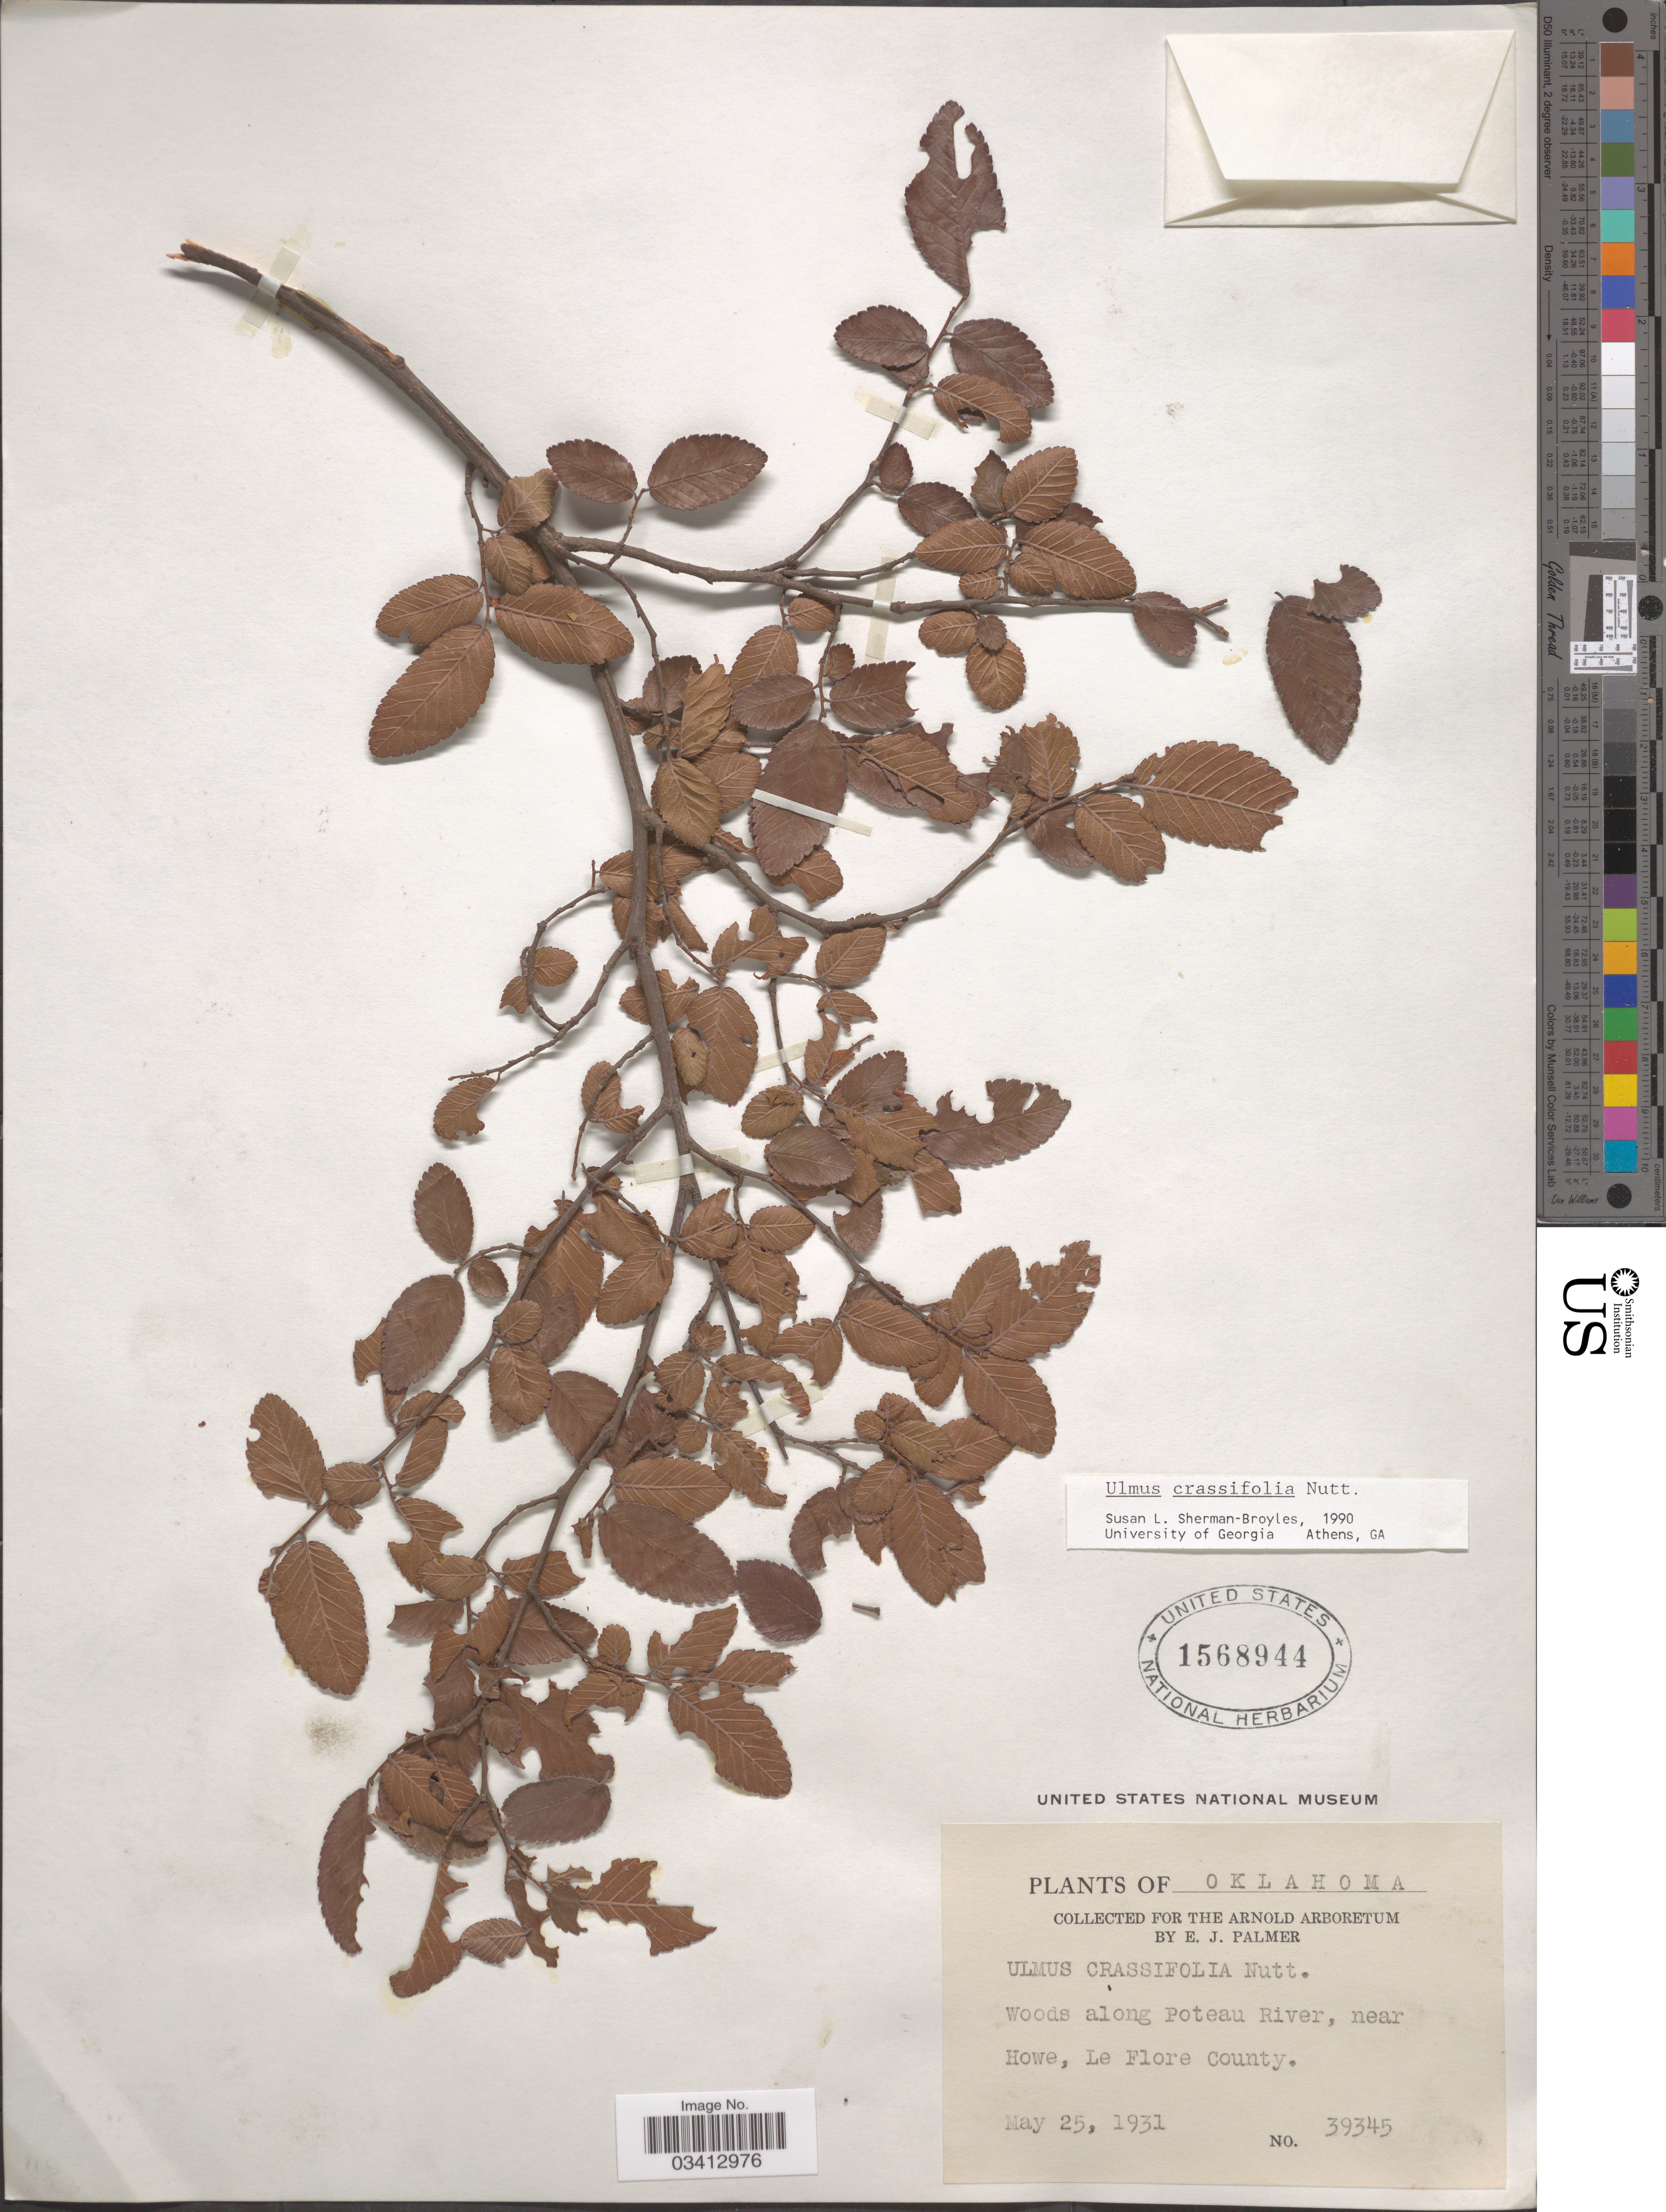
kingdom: Plantae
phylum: Tracheophyta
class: Magnoliopsida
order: Rosales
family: Ulmaceae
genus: Ulmus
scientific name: Ulmus crassifolia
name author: Nutt.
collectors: E. J. Palmer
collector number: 39345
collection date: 1931-05-25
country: United States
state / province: Oklahoma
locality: Woods along Poteau River, near Howe, Le Flore County.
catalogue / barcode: US 1568944